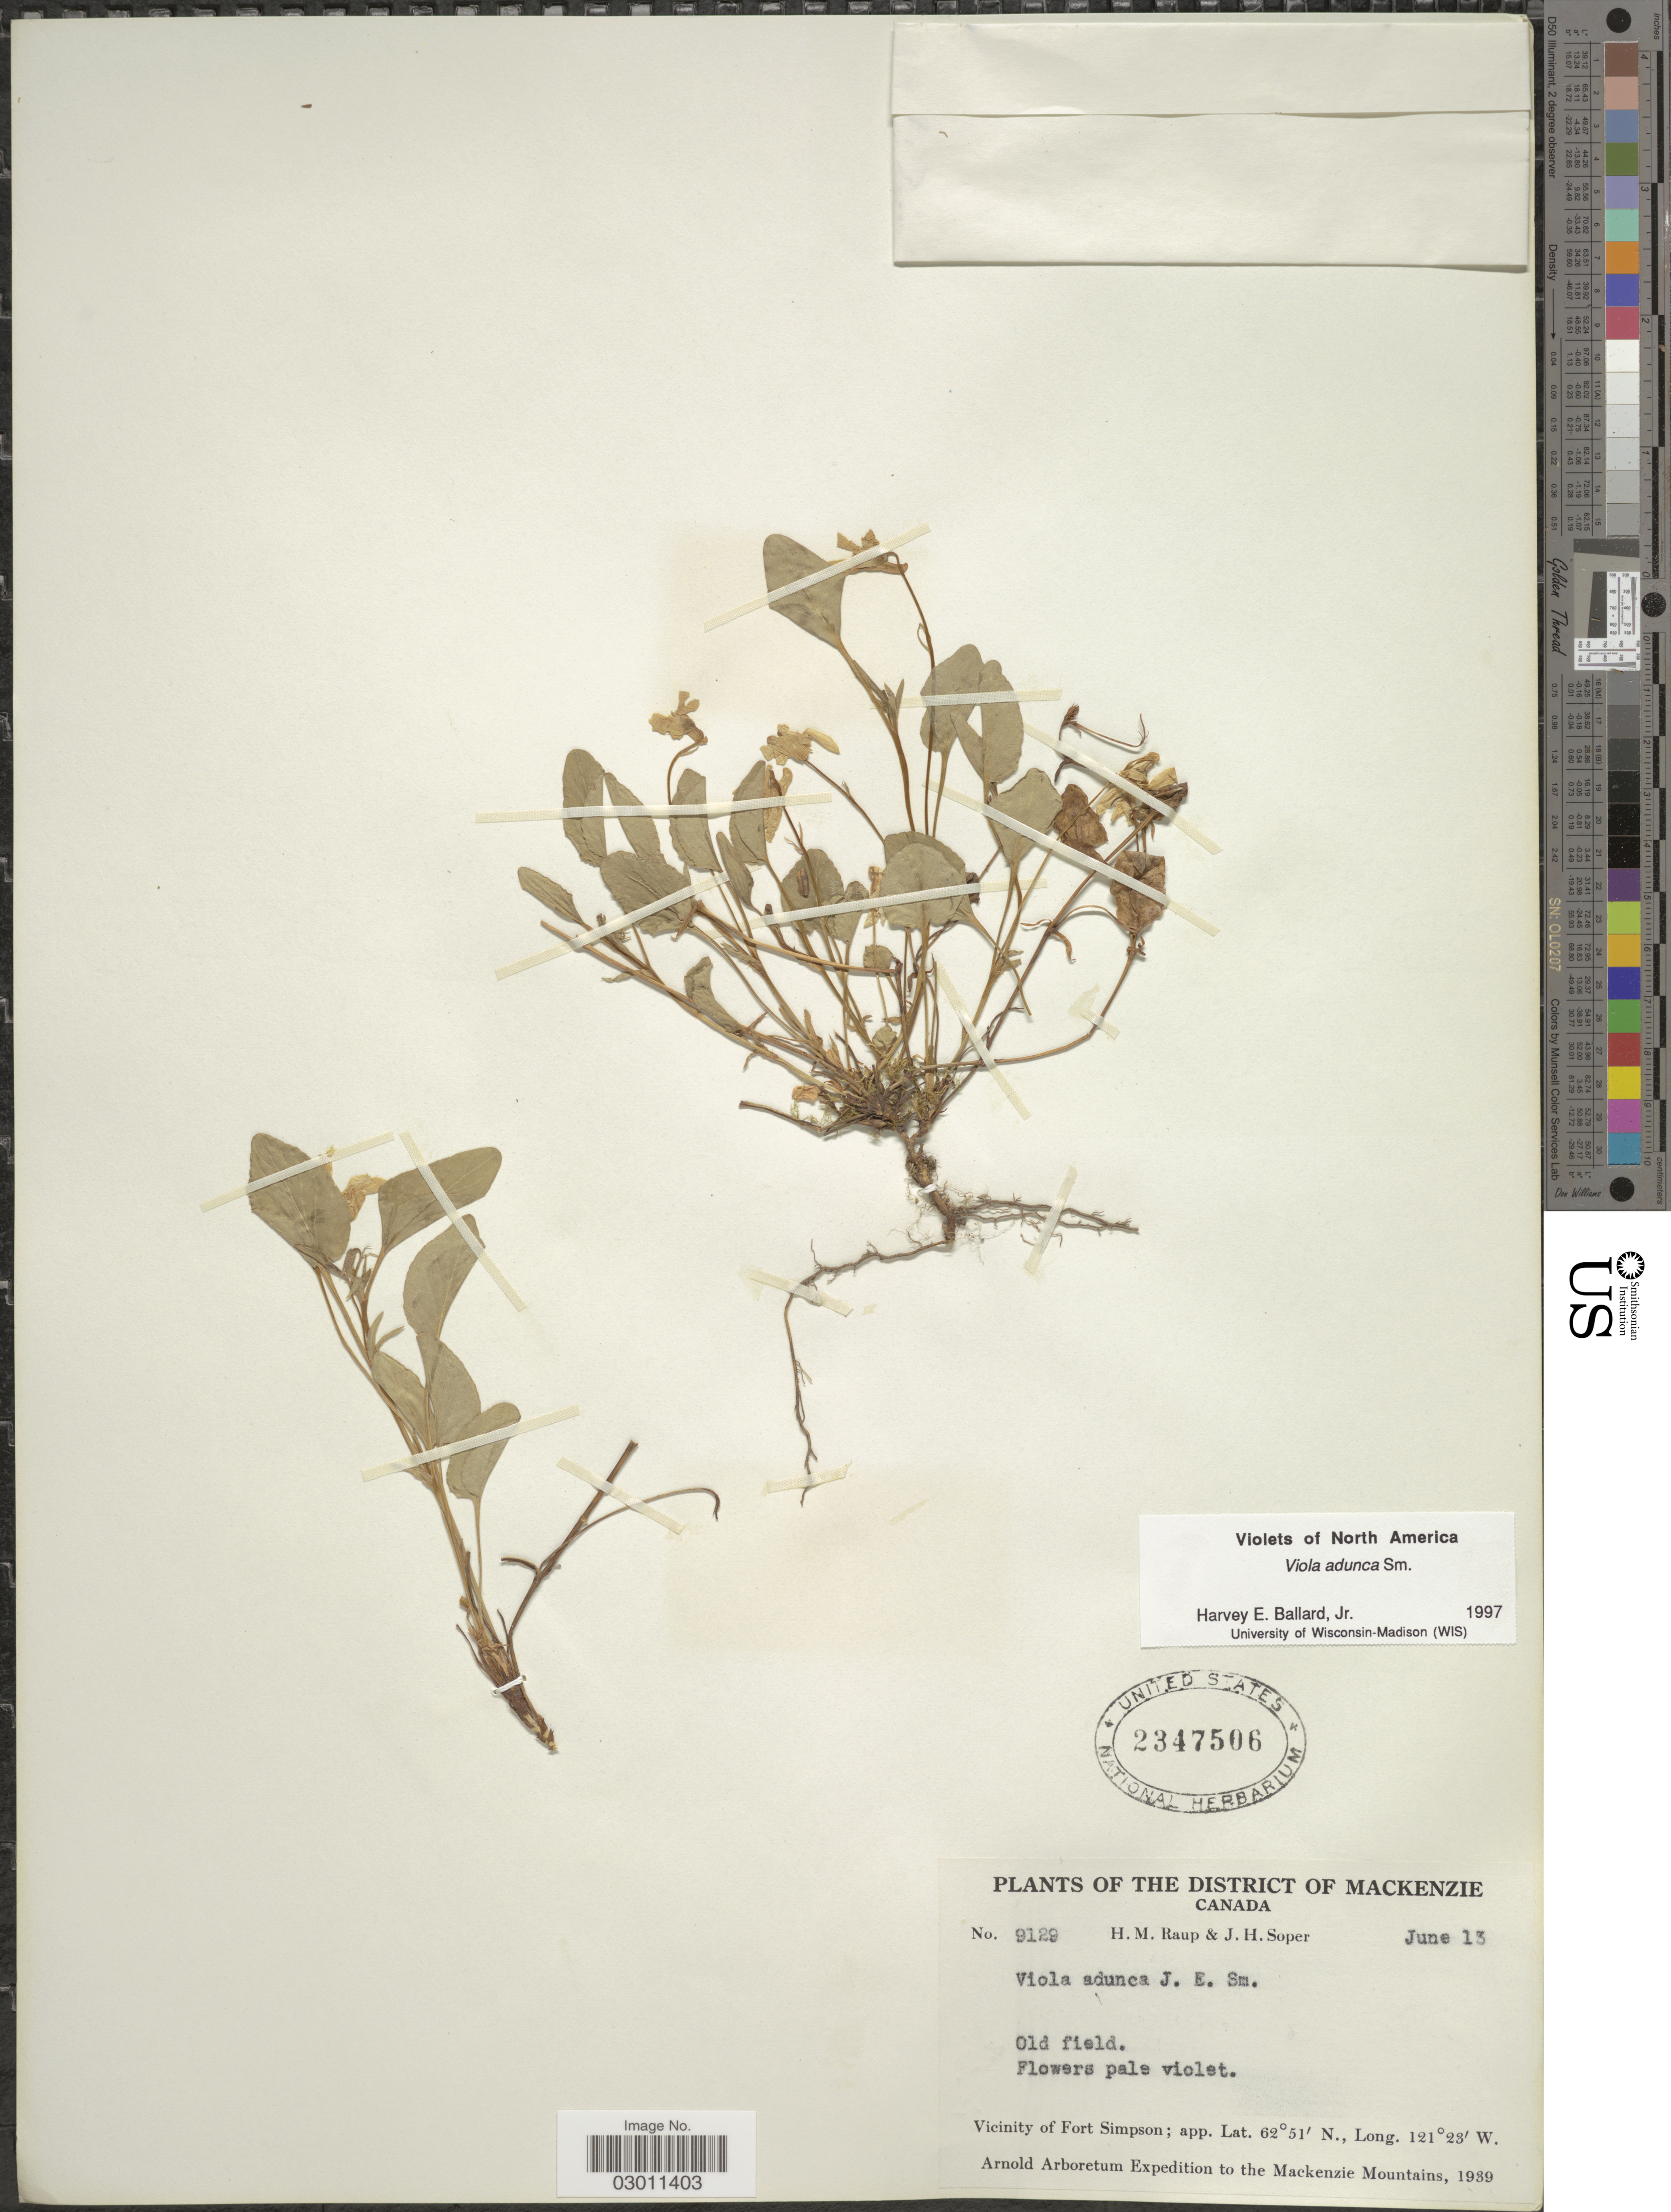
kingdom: Plantae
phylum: Tracheophyta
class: Magnoliopsida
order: Malpighiales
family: Violaceae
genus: Viola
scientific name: Viola adunca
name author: Sm.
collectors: H. Raup & J. H. Soper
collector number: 9129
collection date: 1939-06-13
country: Canada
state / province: Northwest Territories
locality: The District of Mackenzie, Old field, Vicinity of Fort Simpson.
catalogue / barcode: US 2347506